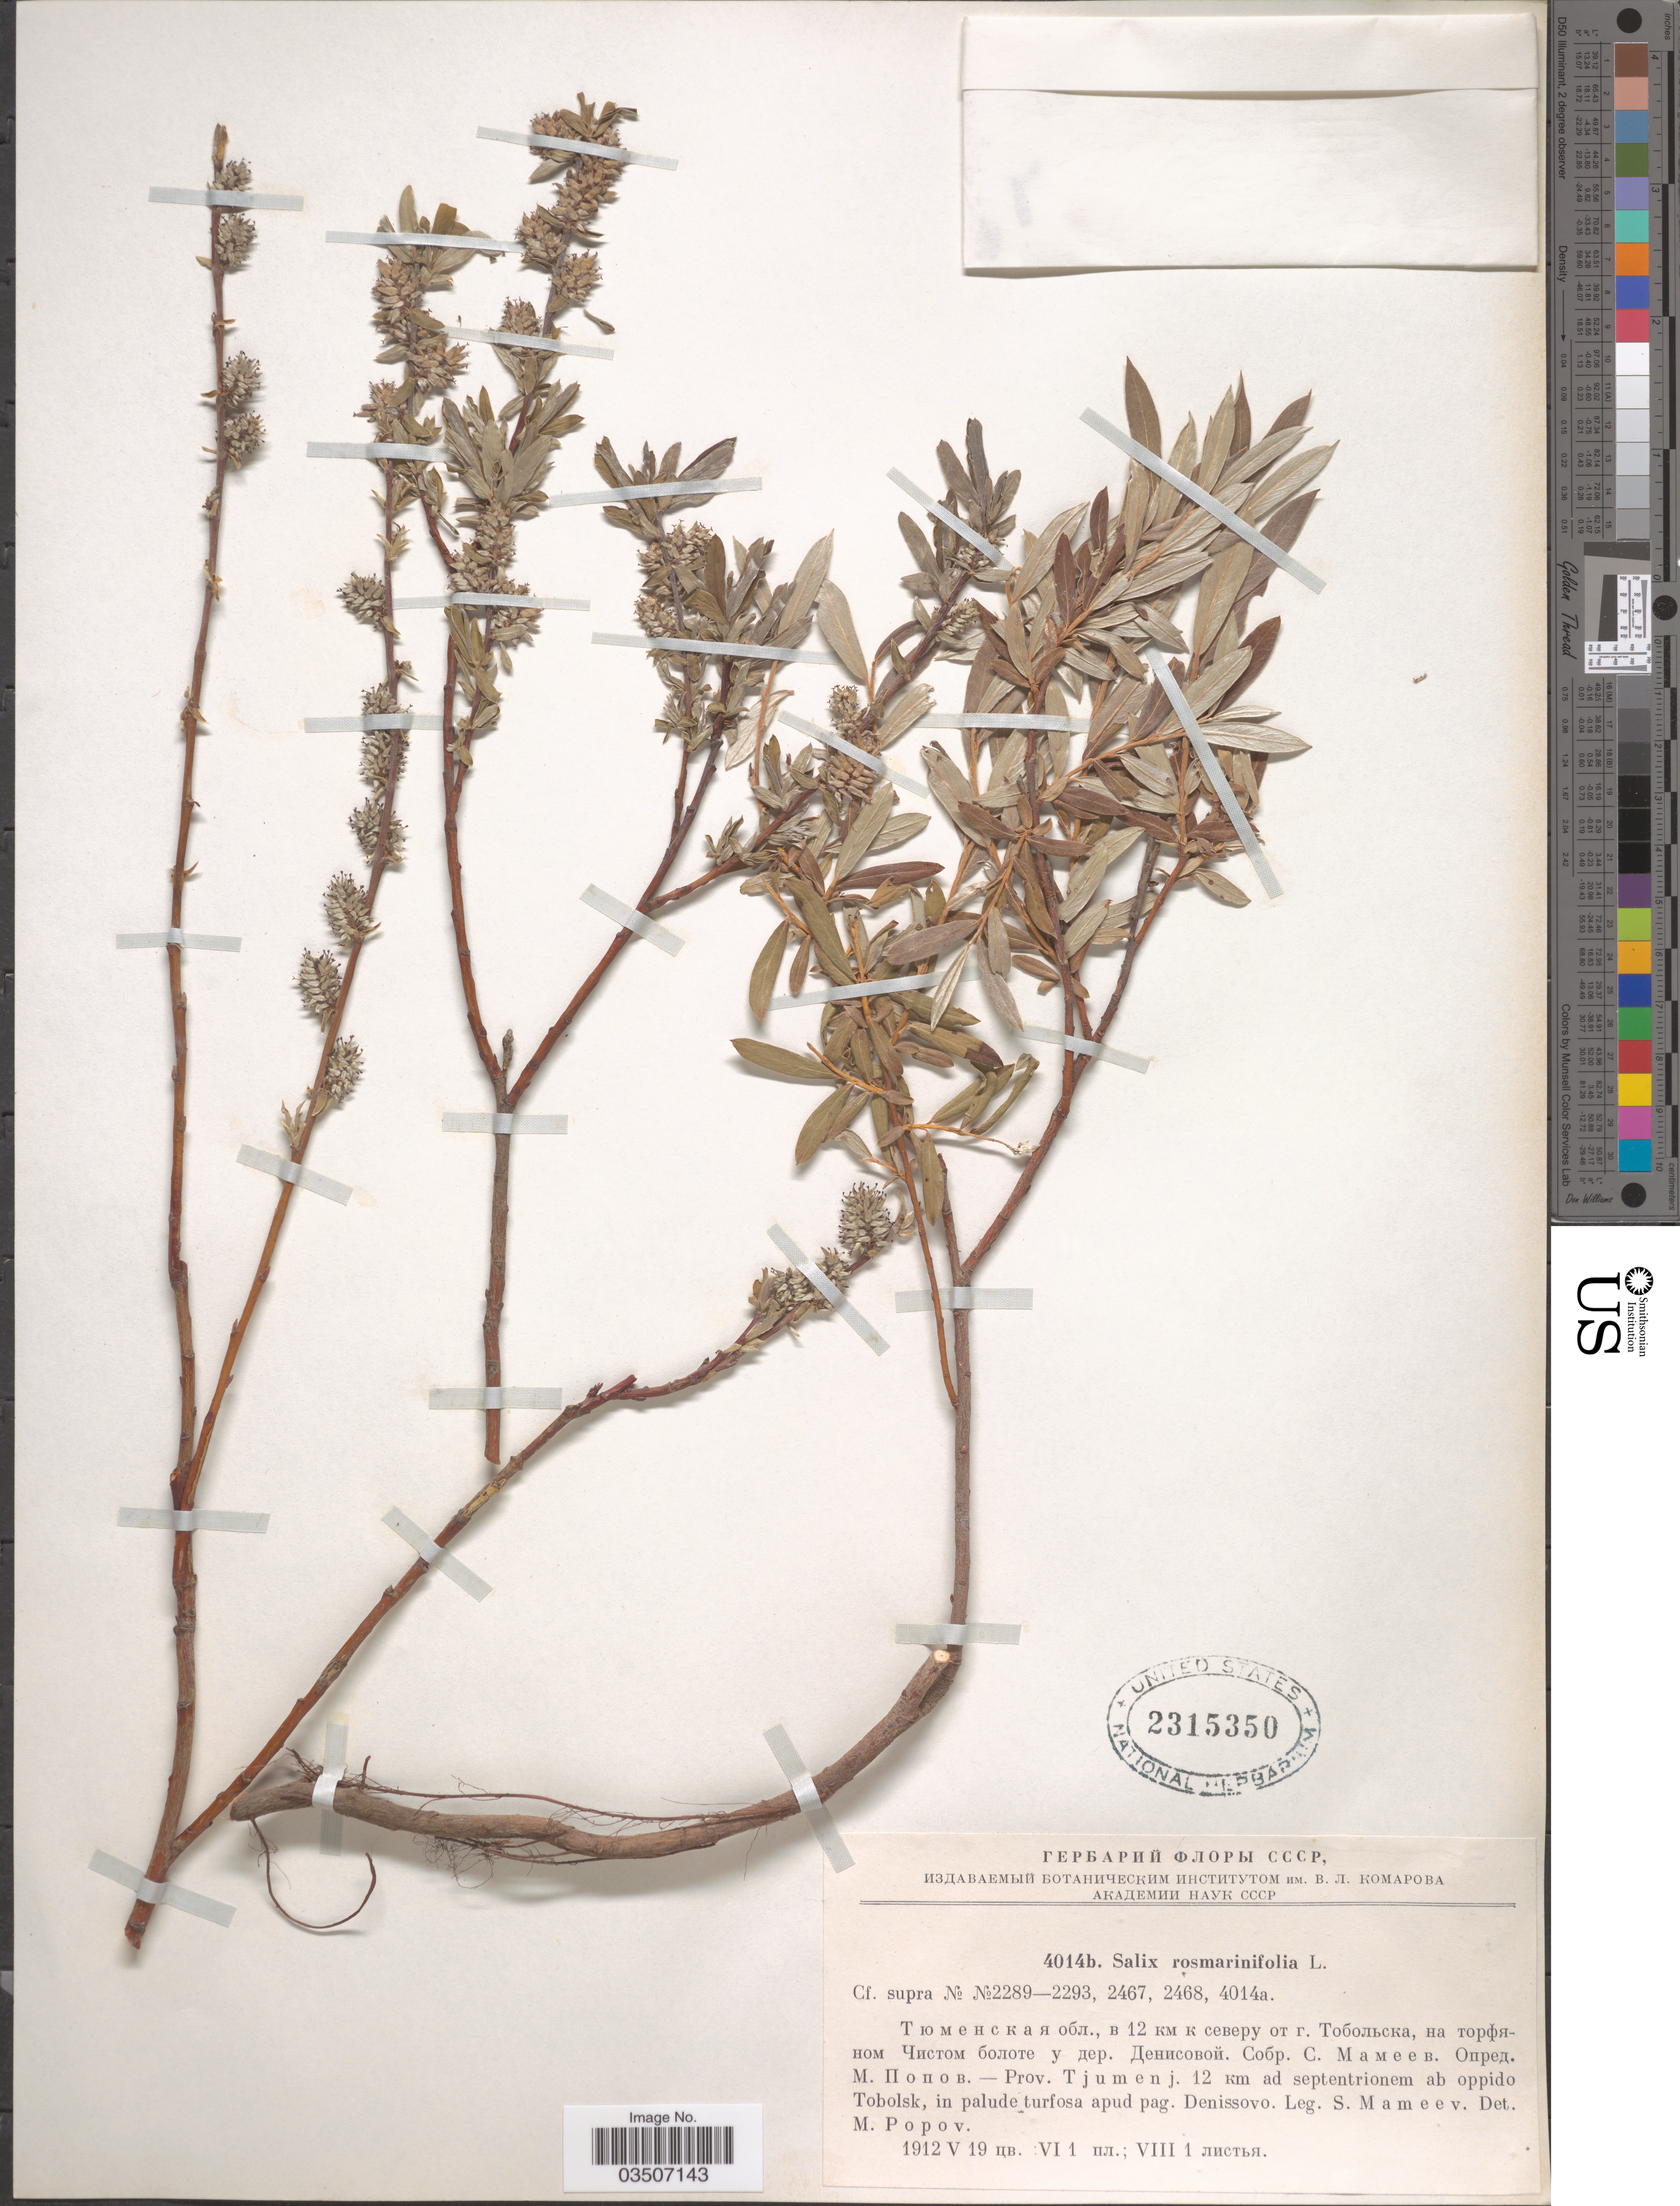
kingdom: Plantae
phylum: Tracheophyta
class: Magnoliopsida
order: Malpighiales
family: Salicaceae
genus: Salix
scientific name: Salix rosmarinifolia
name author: L.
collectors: S. Mameev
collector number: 4014b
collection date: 1912-05-19/1912-08-01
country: Russian Federation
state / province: Tyumen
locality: Prov. Tjumenj. 12 km ad septentrionem ab oppido Tobolsk, in palude turfosa apud pag. Denissovo.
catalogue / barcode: US 2315350